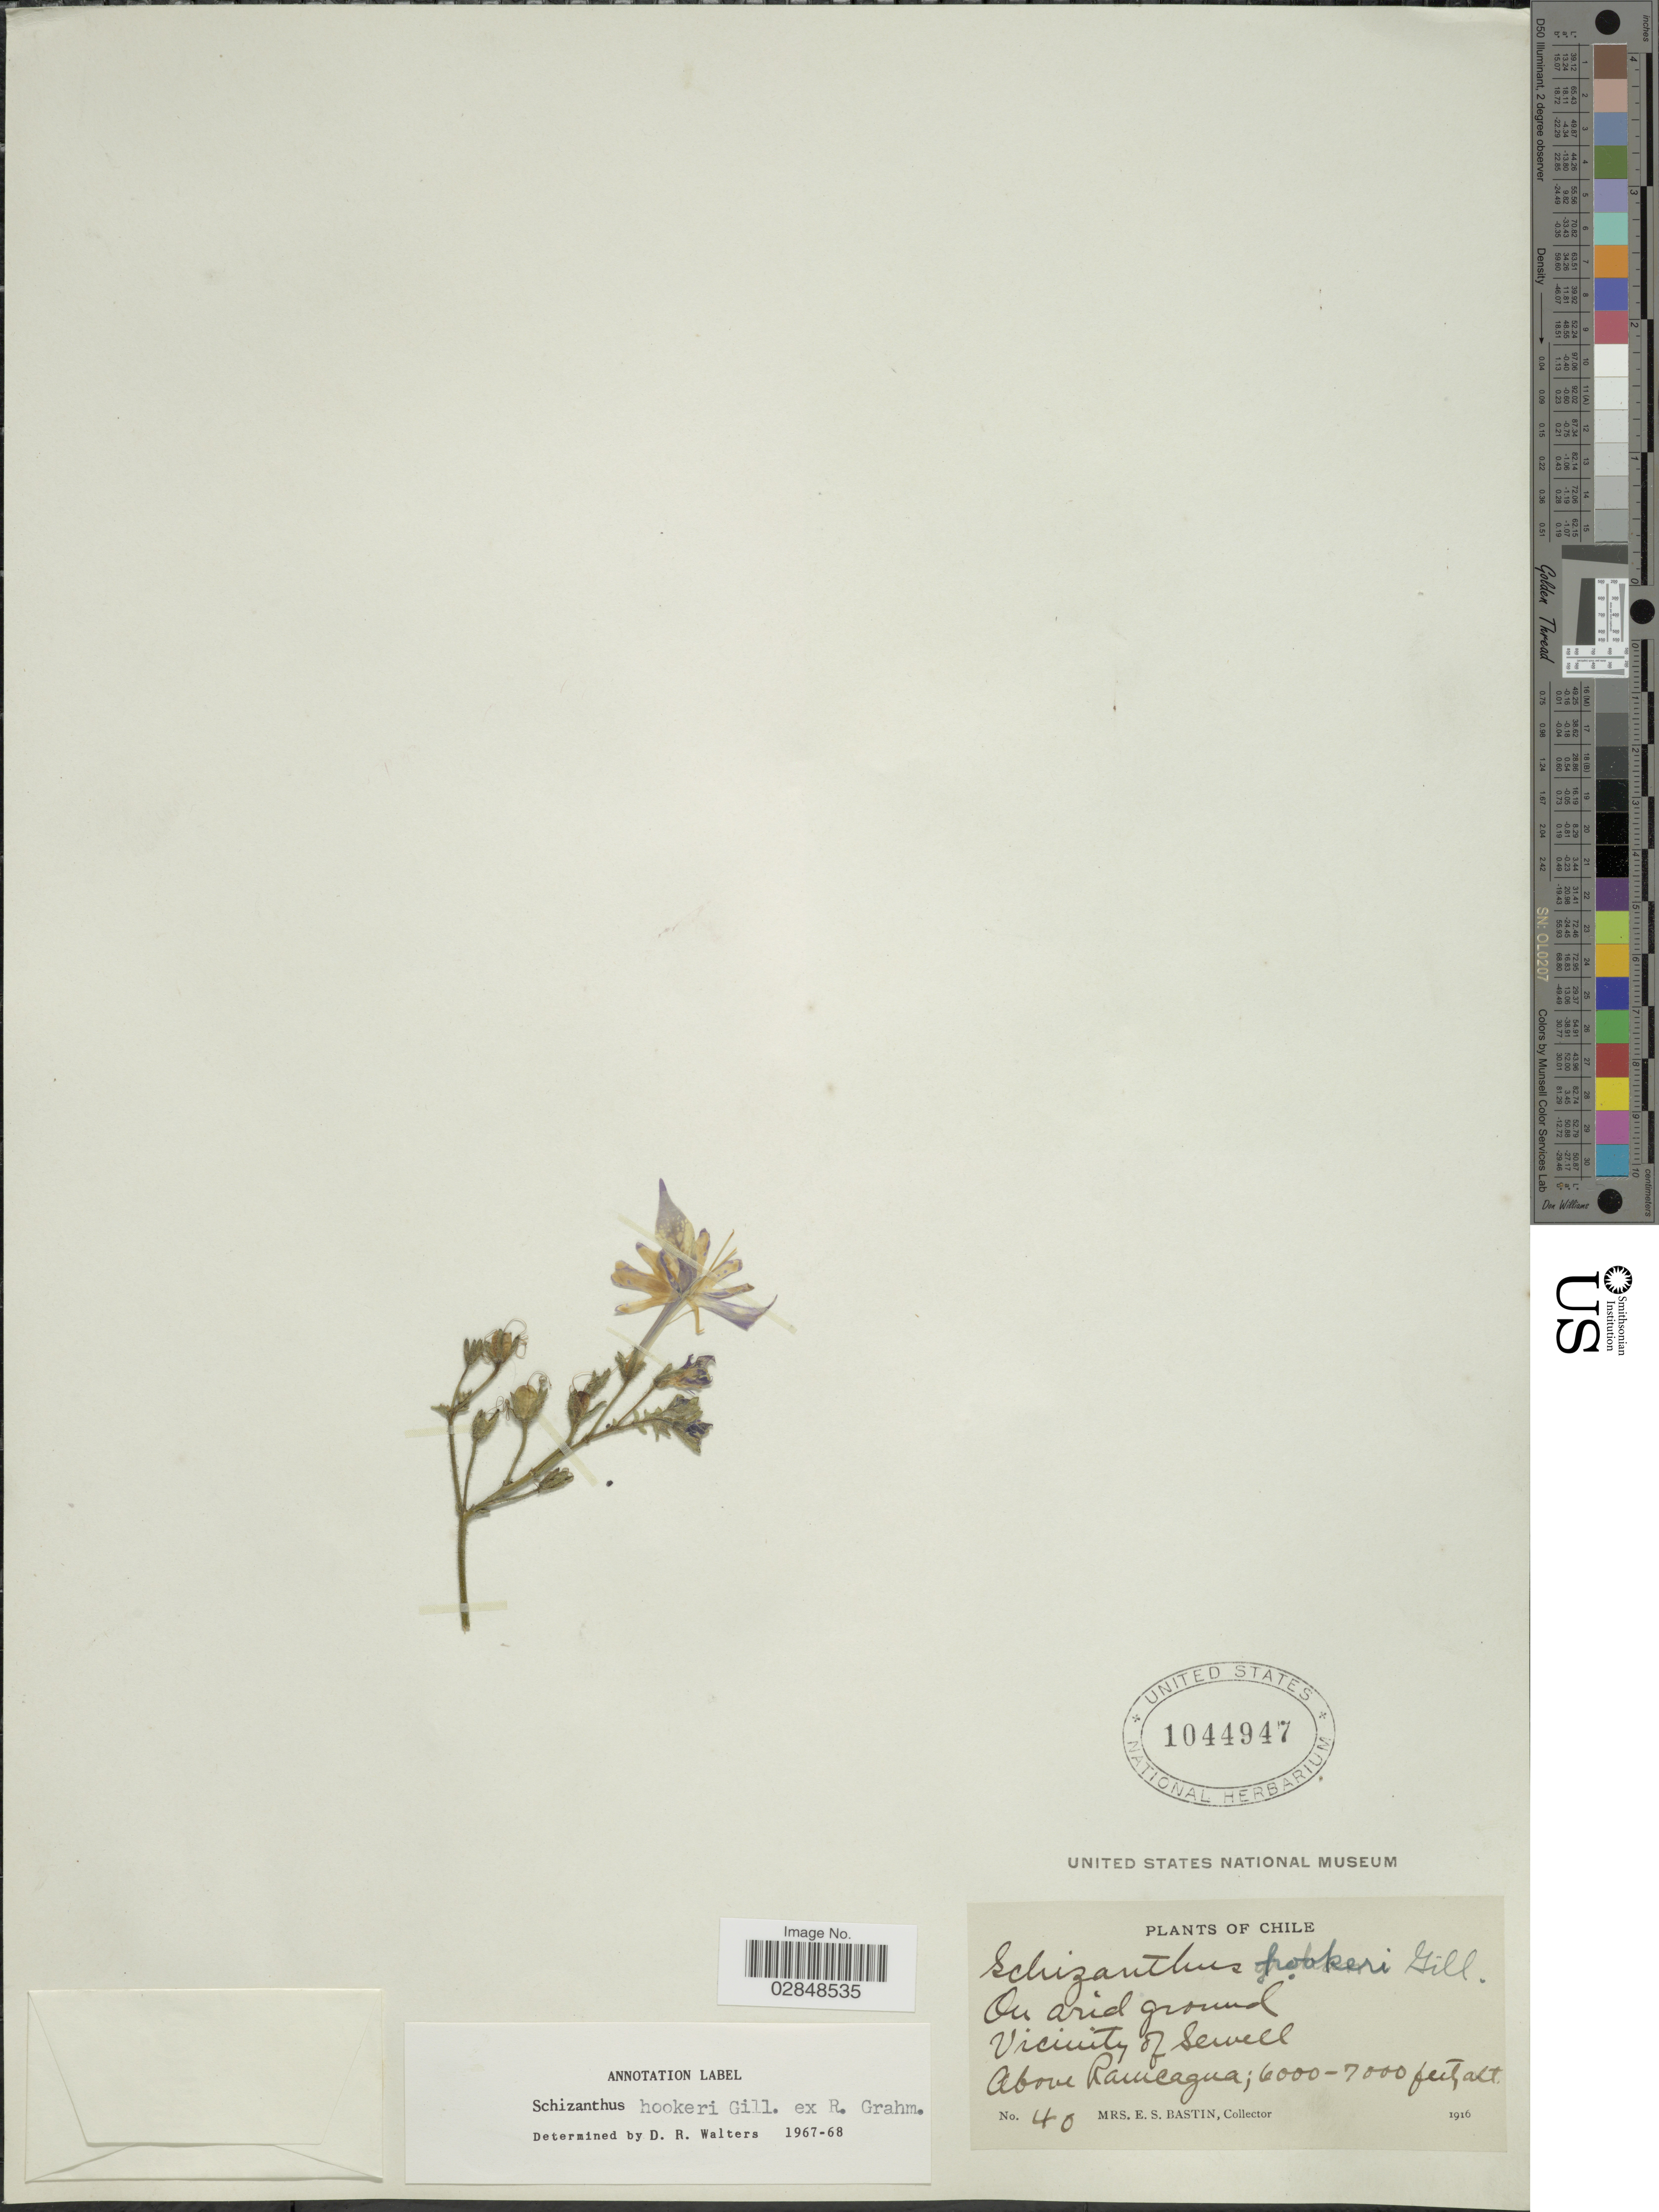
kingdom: Plantae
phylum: Tracheophyta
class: Magnoliopsida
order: Solanales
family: Solanaceae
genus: Schizanthus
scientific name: Schizanthus hookeri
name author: Gillies ex Graham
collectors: E. Bastin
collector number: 40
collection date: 1916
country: Chile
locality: Vicinity of Sewell. Above Rancagua.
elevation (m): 1829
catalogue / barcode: US 1044947